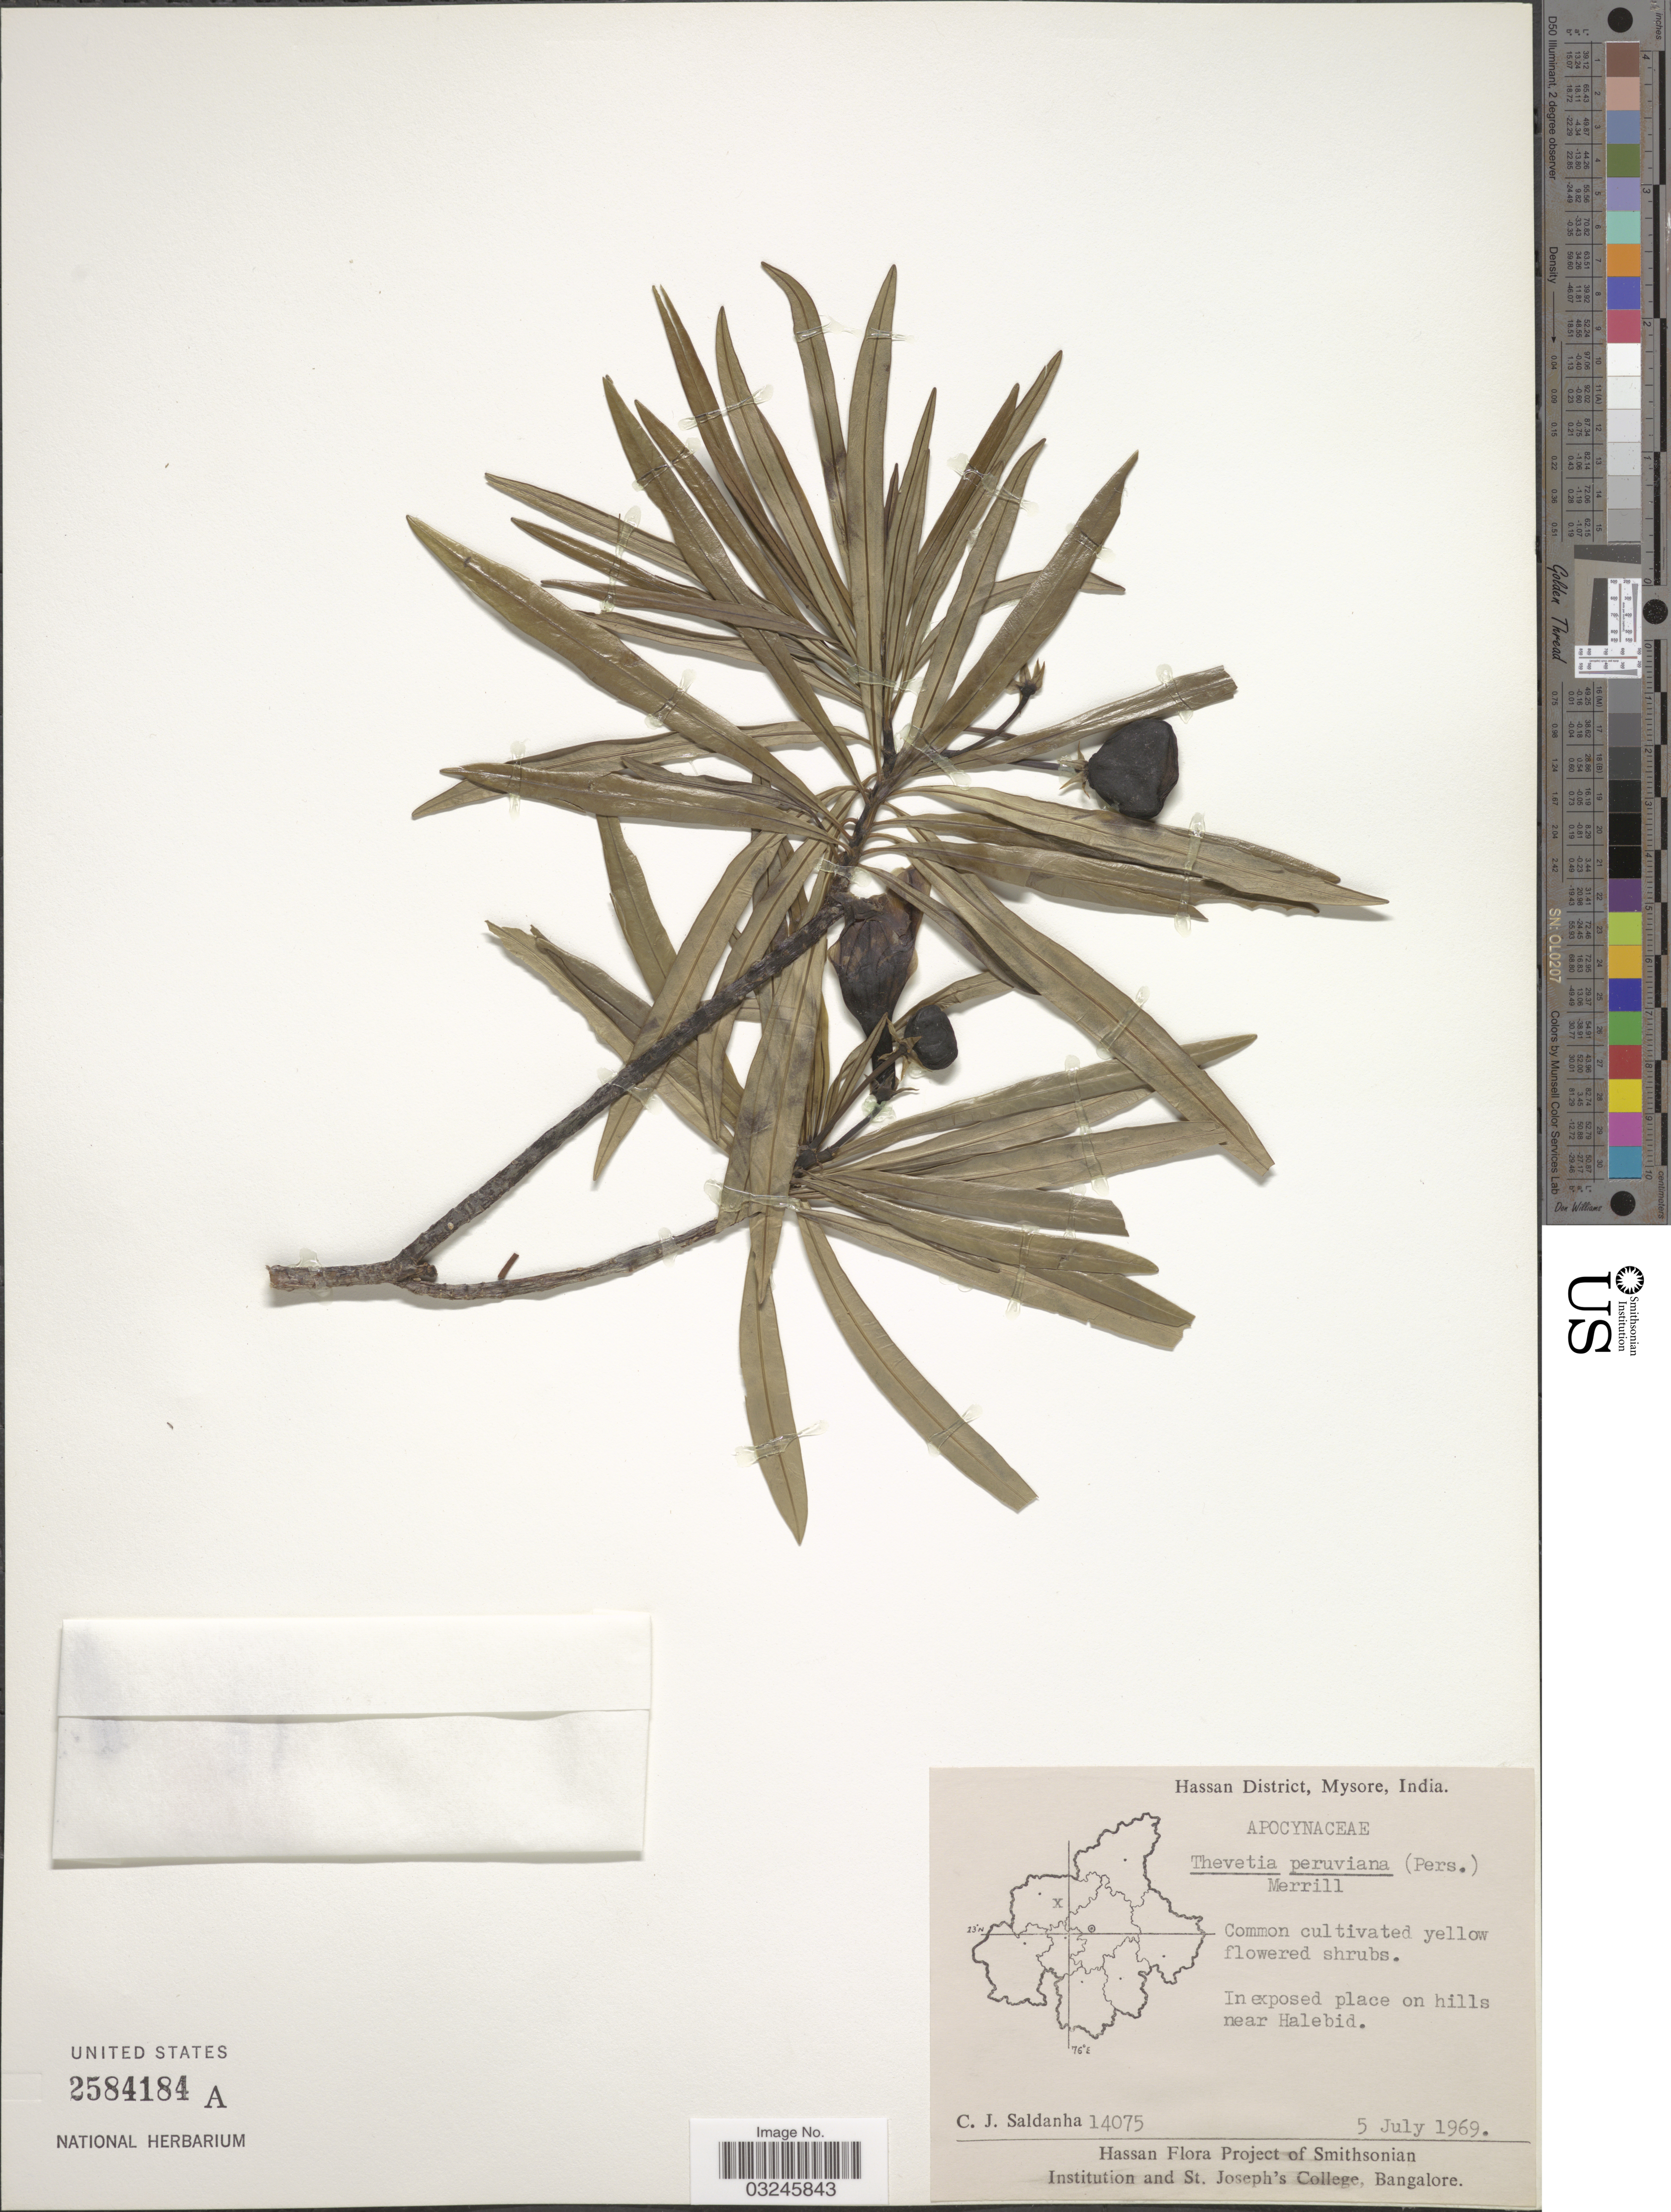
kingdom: Plantae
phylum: Tracheophyta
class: Magnoliopsida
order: Gentianales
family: Apocynaceae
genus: Thevetia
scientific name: Thevetia peruviana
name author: (Pers.) K. Schum.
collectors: C. J. Saldanha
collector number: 14075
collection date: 1969-07-05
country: India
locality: Hassan District, Mysore, In exposed place on hills near Halebid.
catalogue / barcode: US 2584184A